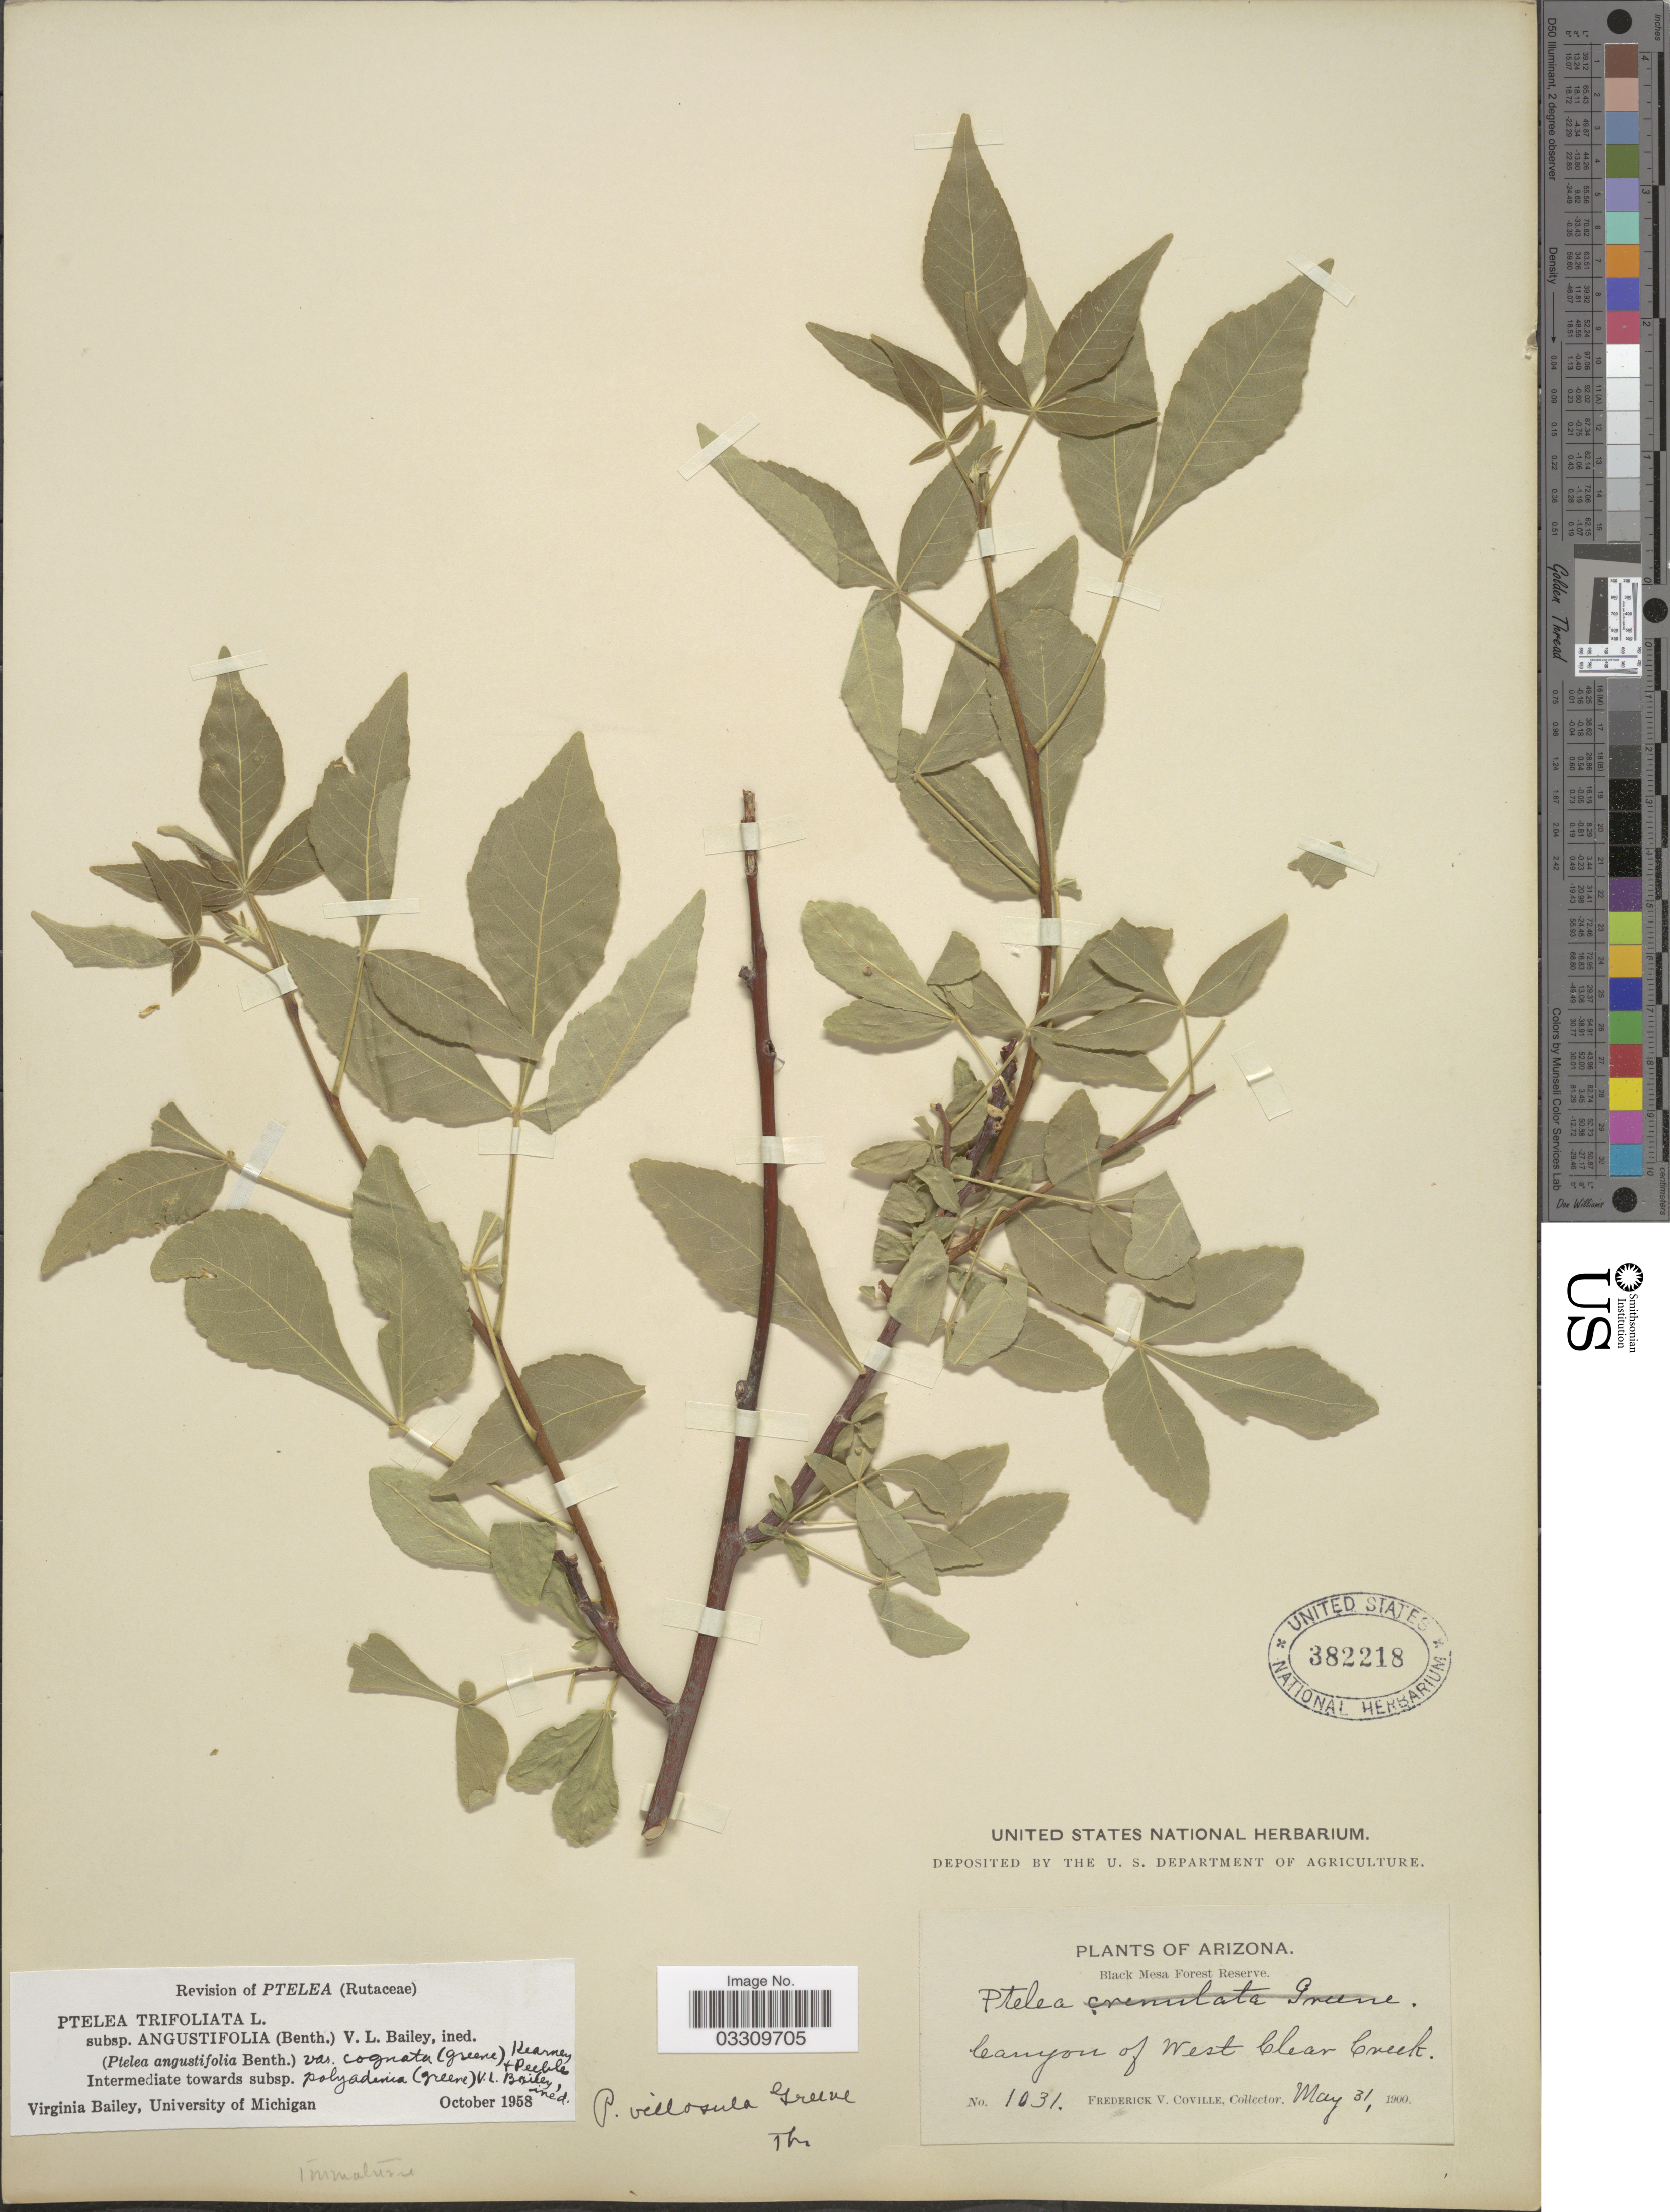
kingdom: Plantae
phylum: Tracheophyta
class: Magnoliopsida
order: Sapindales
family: Rutaceae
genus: Ptelea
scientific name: Ptelea trifoliata var. cognata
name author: (Greene) V. L. Bailey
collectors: F. V. Coville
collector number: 1031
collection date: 1900-05-31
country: United States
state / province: Arizona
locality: Black Mesa Forest Reserve, Canyon of West Clear Creek.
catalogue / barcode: US 382218